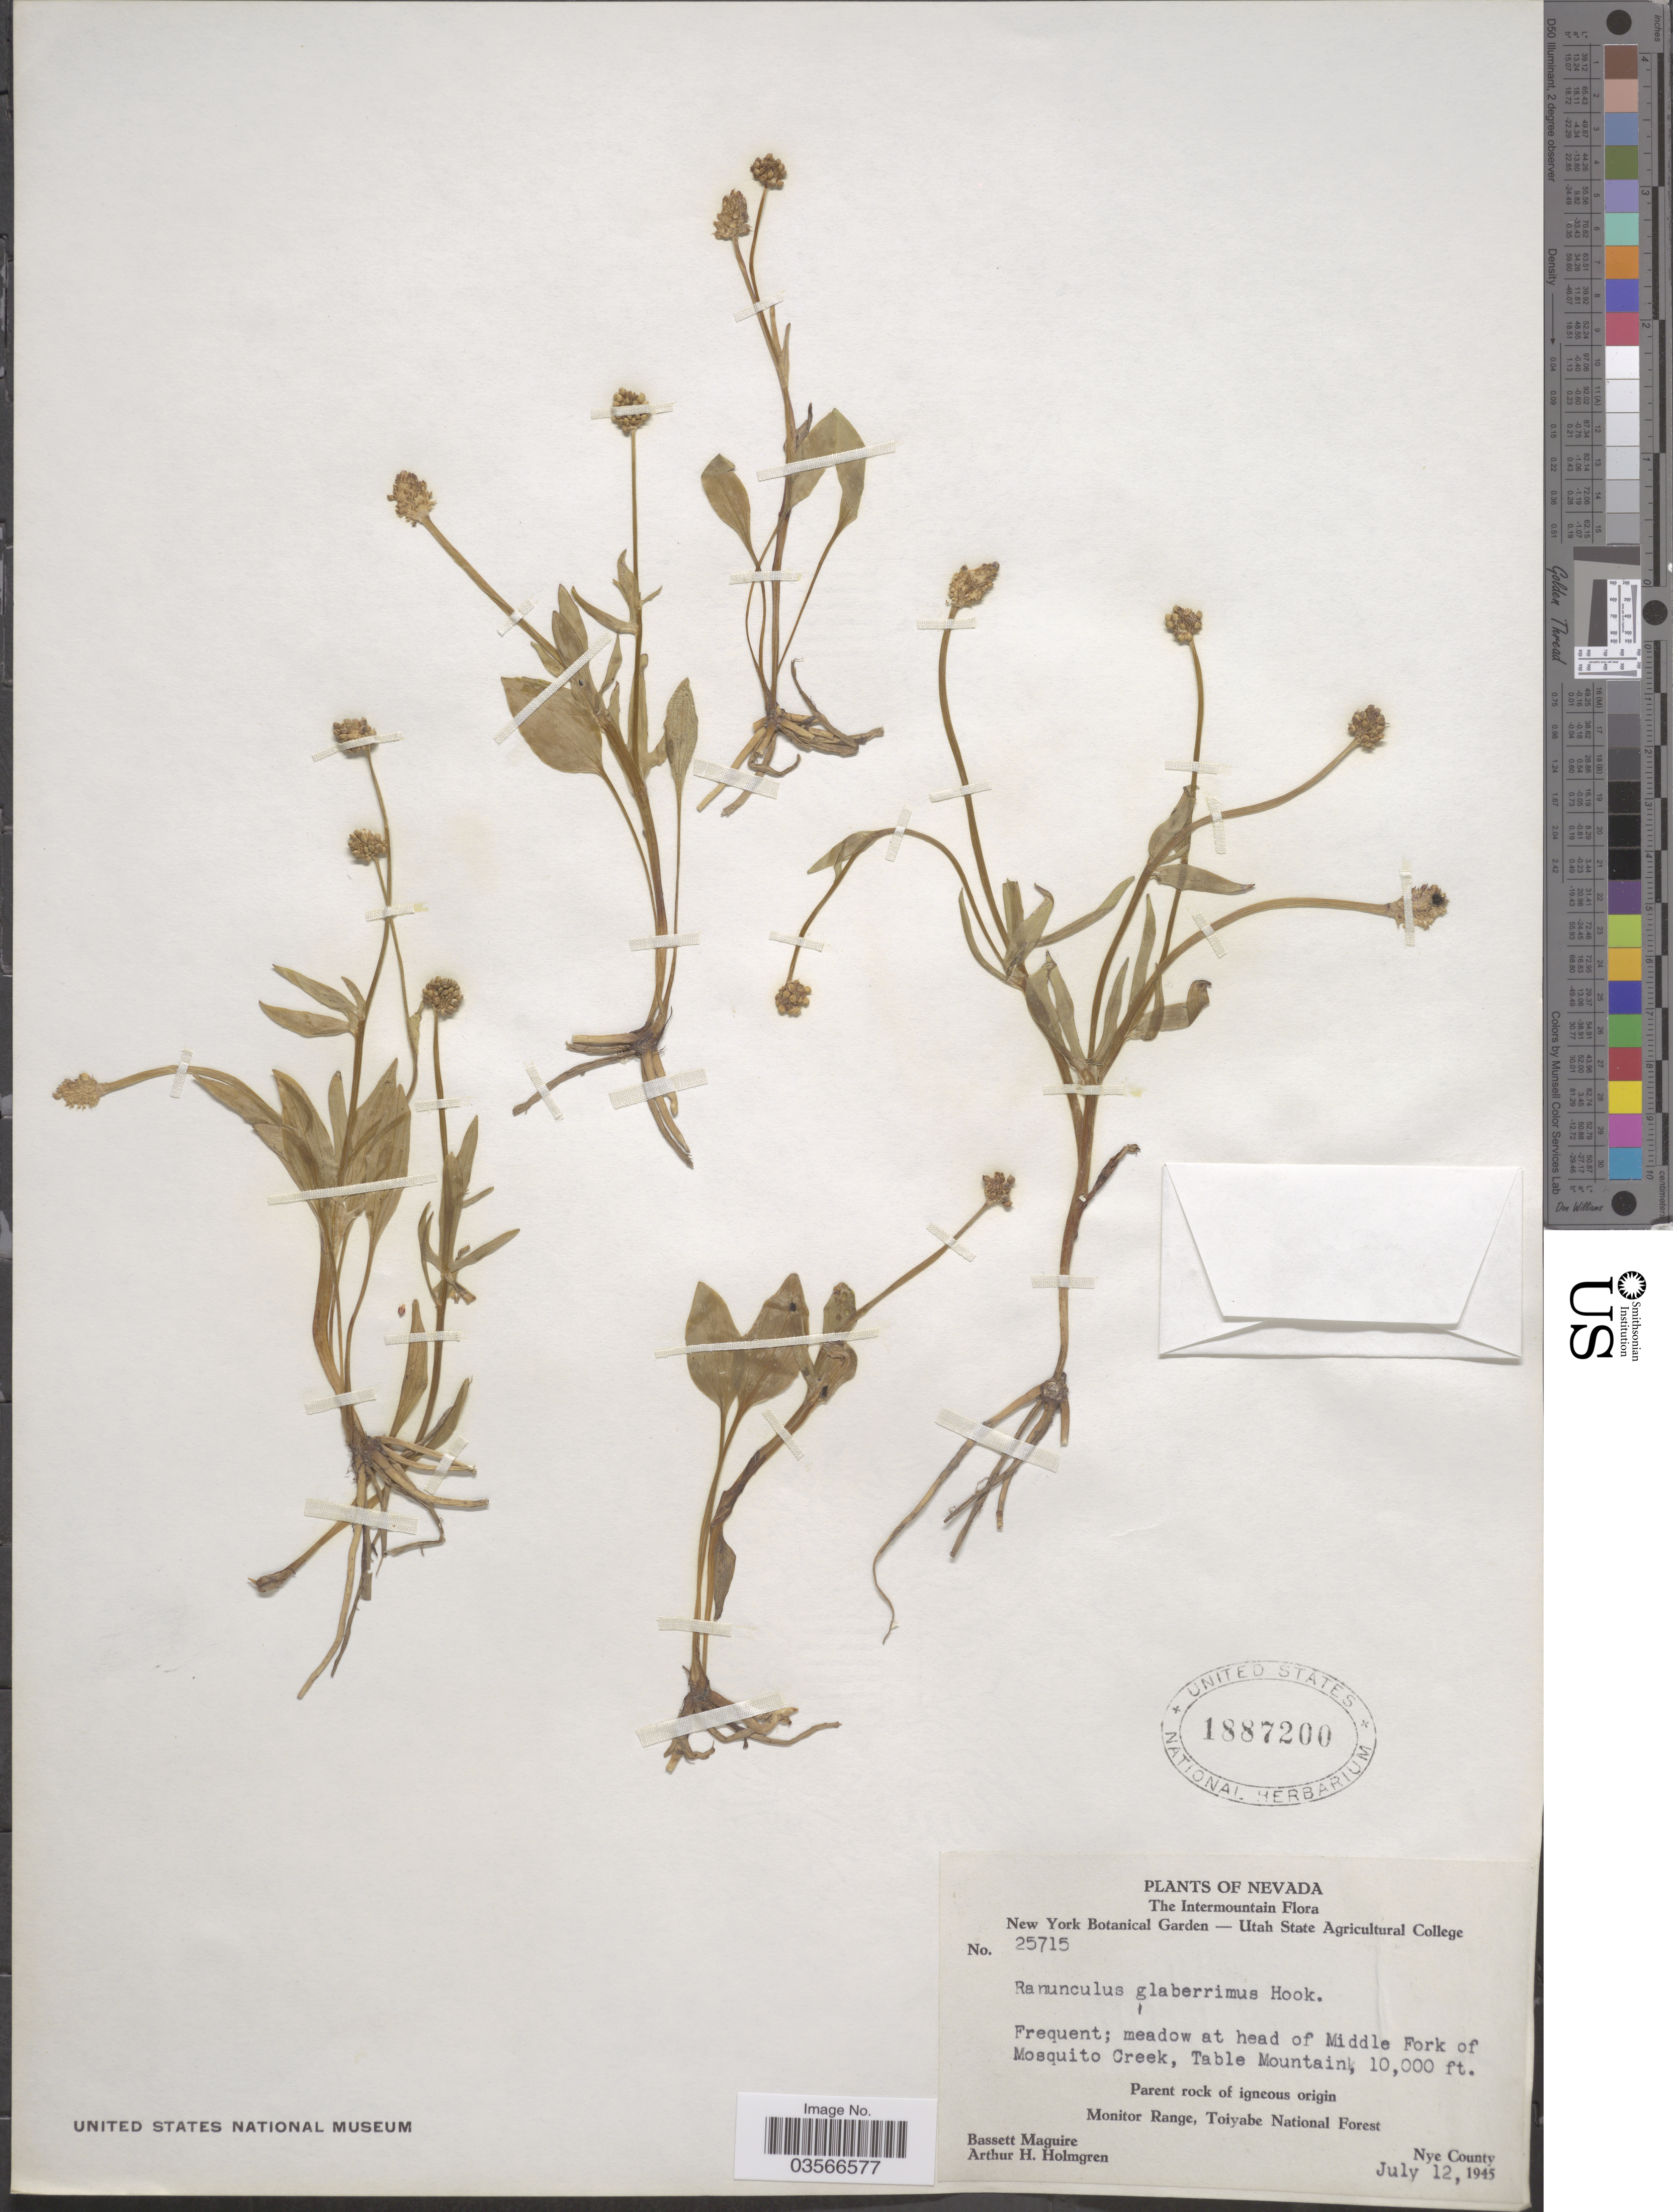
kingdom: Plantae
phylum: Tracheophyta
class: Magnoliopsida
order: Ranunculales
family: Ranunculaceae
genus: Ranunculus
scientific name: Ranunculus glaberrimus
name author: Hook.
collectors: B. Maguire & A. H. Holmgren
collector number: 25715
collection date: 1945-07-12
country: United States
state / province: Nevada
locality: The Intermountain. Meadow at head of Middle Fork of Mosquito Creek, Table Mountain. Parent rock of igneous origin. Monitor Range, Toiyabe National Forest. Nye County.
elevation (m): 3048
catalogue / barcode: US 1887200